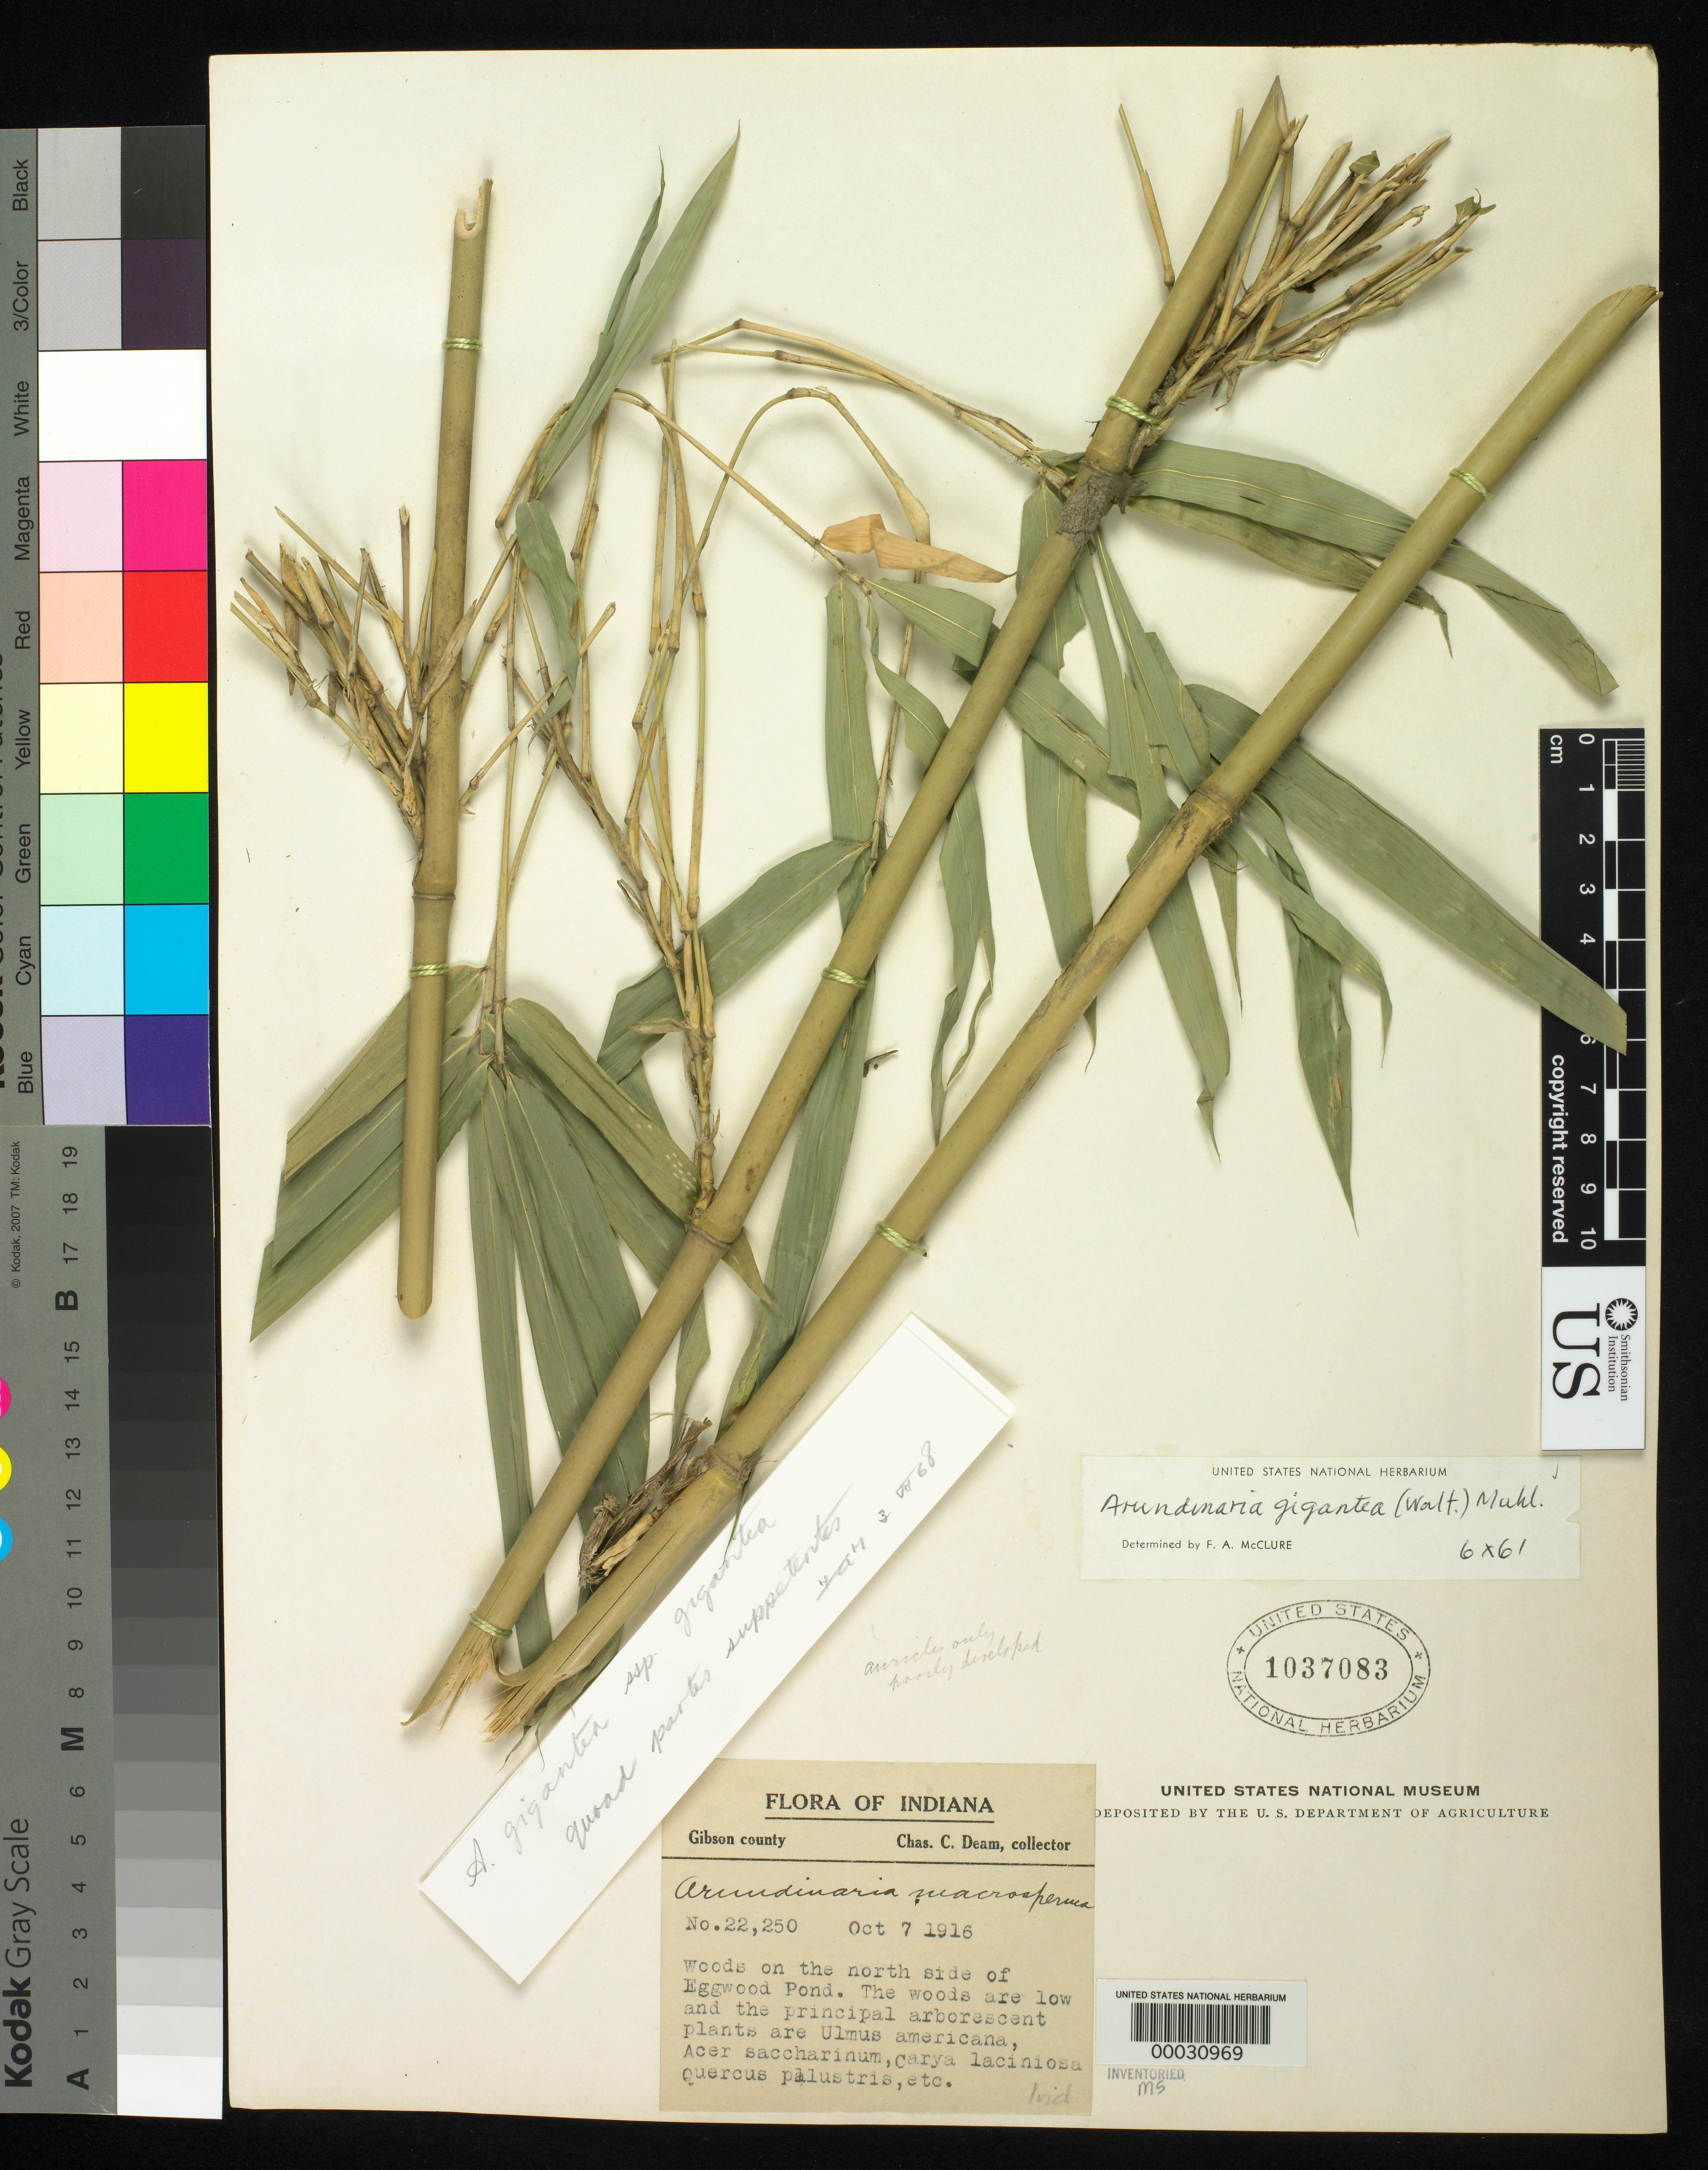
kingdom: Plantae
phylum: Tracheophyta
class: Liliopsida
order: Poales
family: Poaceae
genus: Arundinaria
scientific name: Arundinaria gigantea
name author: (Walter) Muhl.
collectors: C. C. Deam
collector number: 22250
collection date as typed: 07 Oct 1916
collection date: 1916-10-07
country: United States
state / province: Indiana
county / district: Gibson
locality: Eggwood pond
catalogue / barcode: US 1037083